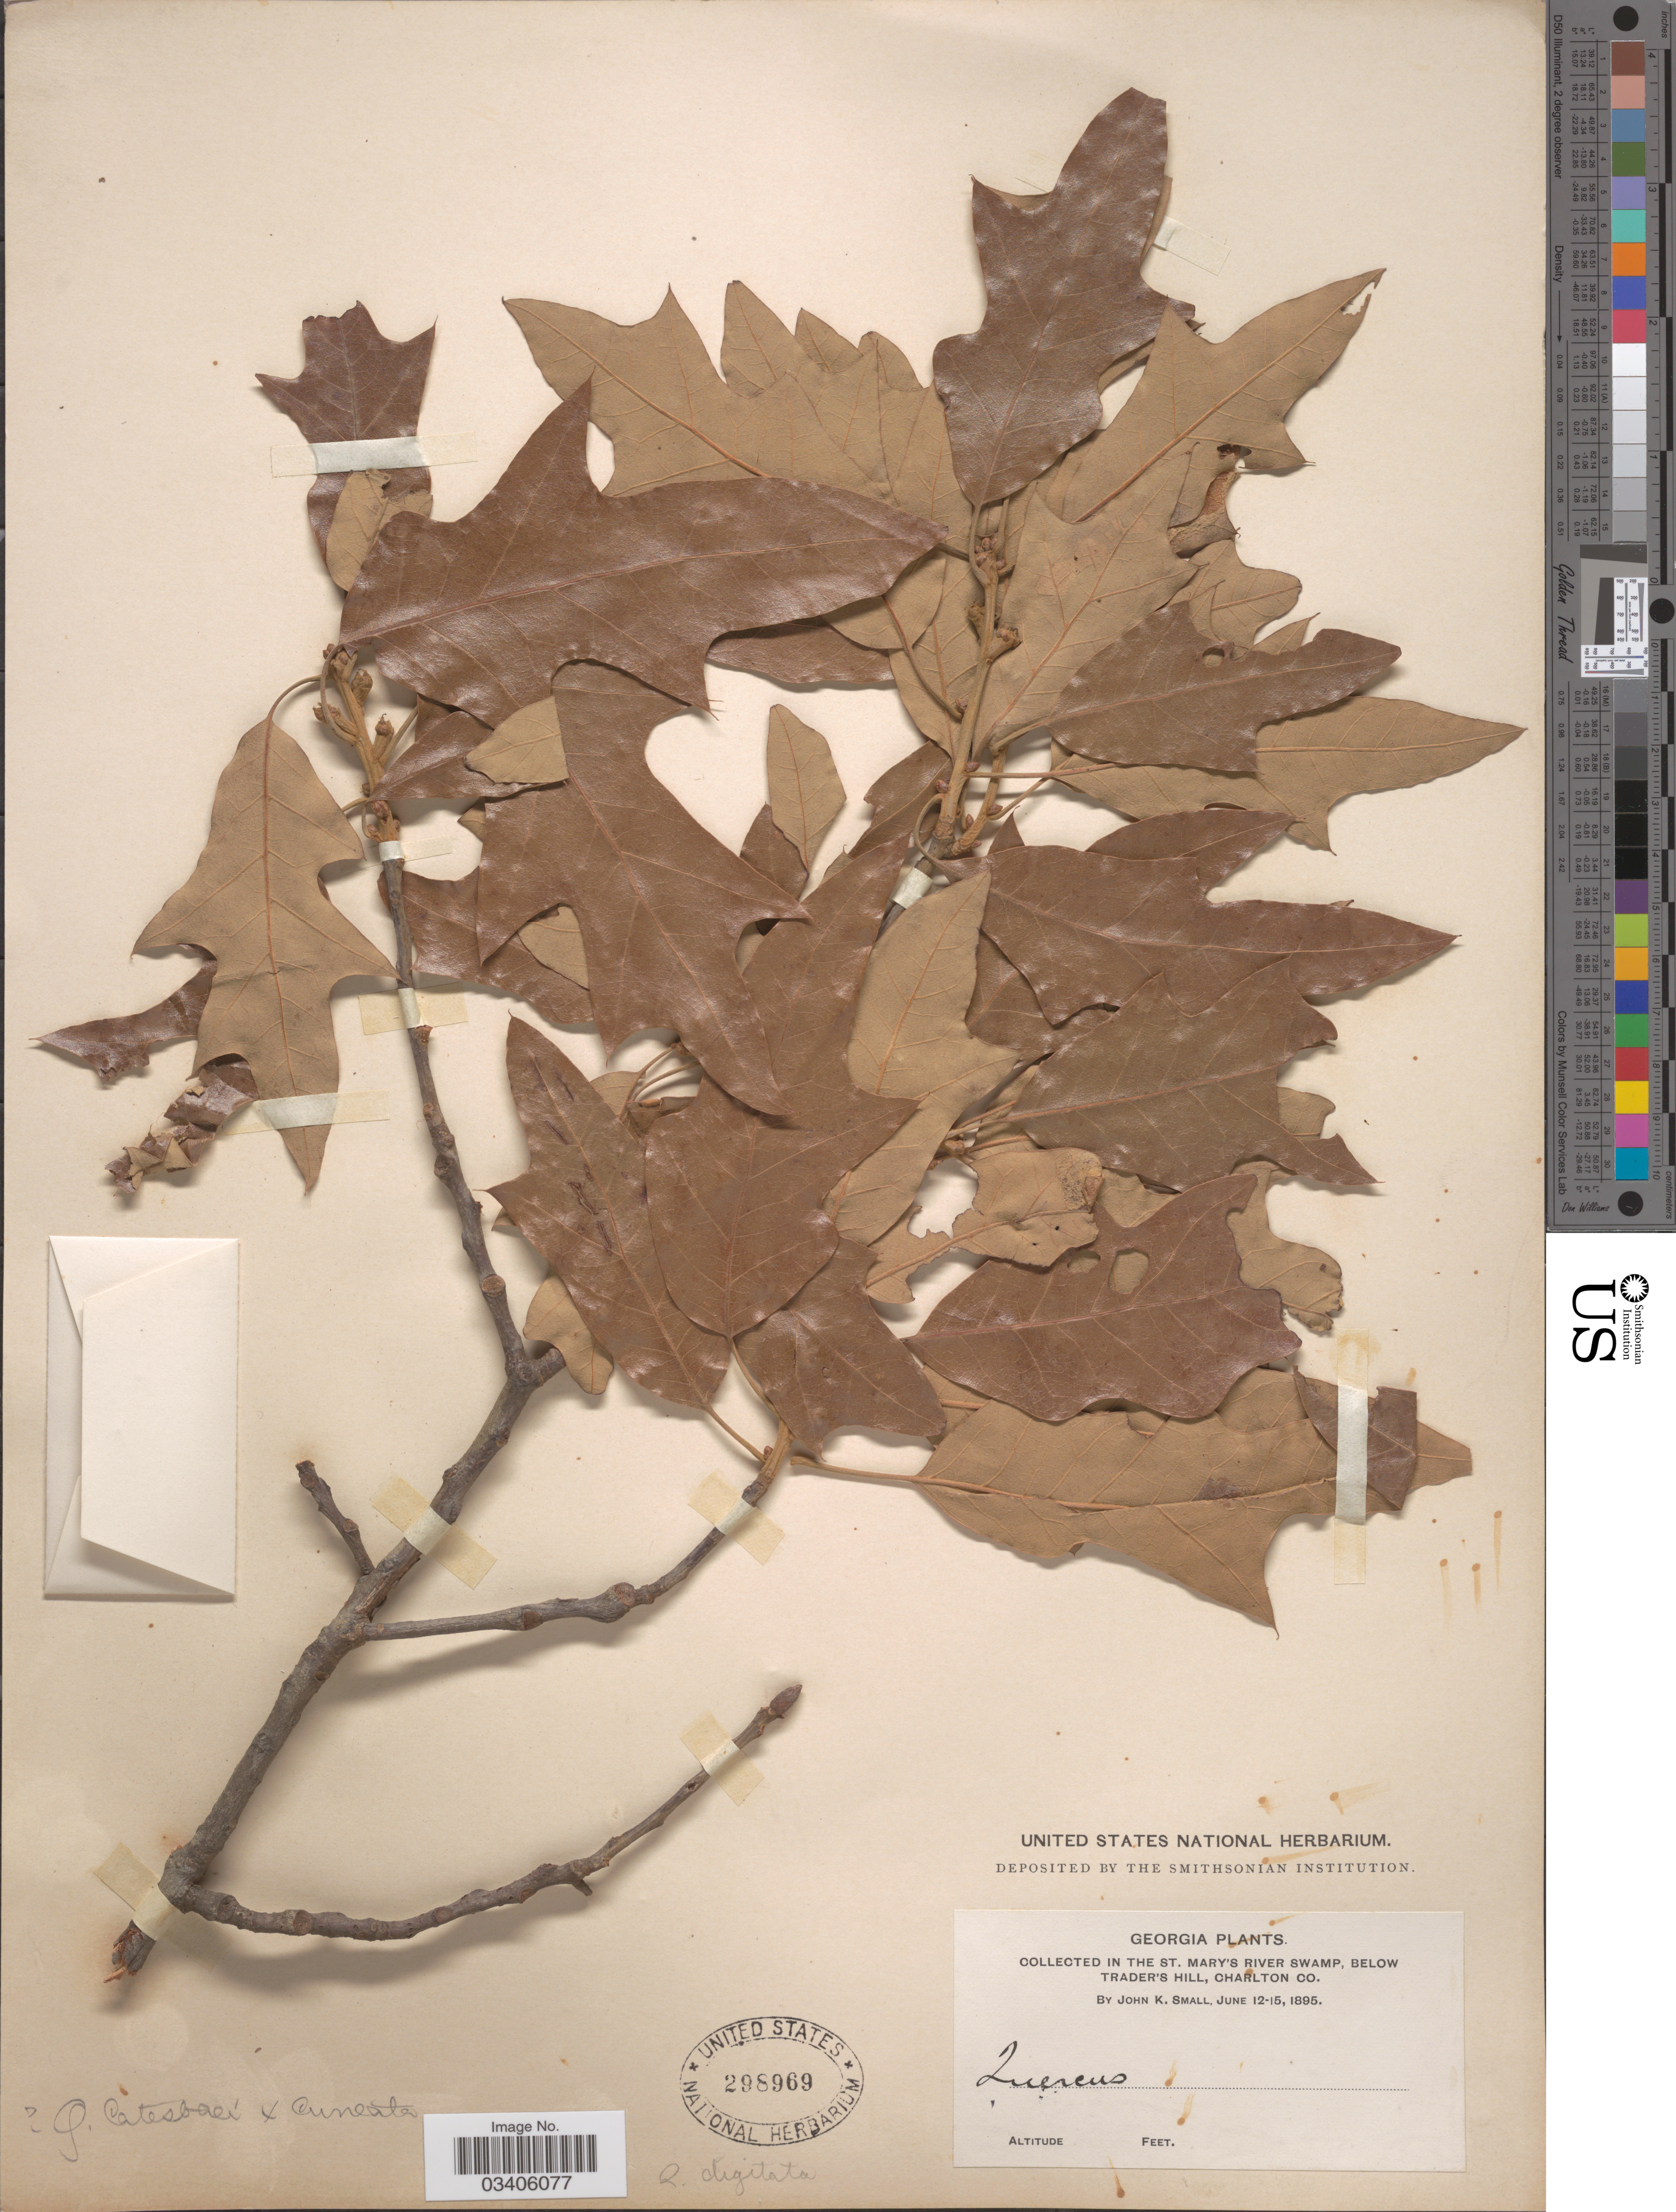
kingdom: Plantae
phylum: Tracheophyta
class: Magnoliopsida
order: Fagales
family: Fagaceae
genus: Quercus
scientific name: Quercus laevis x Q. cuneata Wangenh.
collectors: J. K. Small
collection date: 1895-06-12/1895-06-15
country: United States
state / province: Georgia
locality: In the St. Mary's River Swamp, below Trader's Hill, Charlton Co.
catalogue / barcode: US 298969